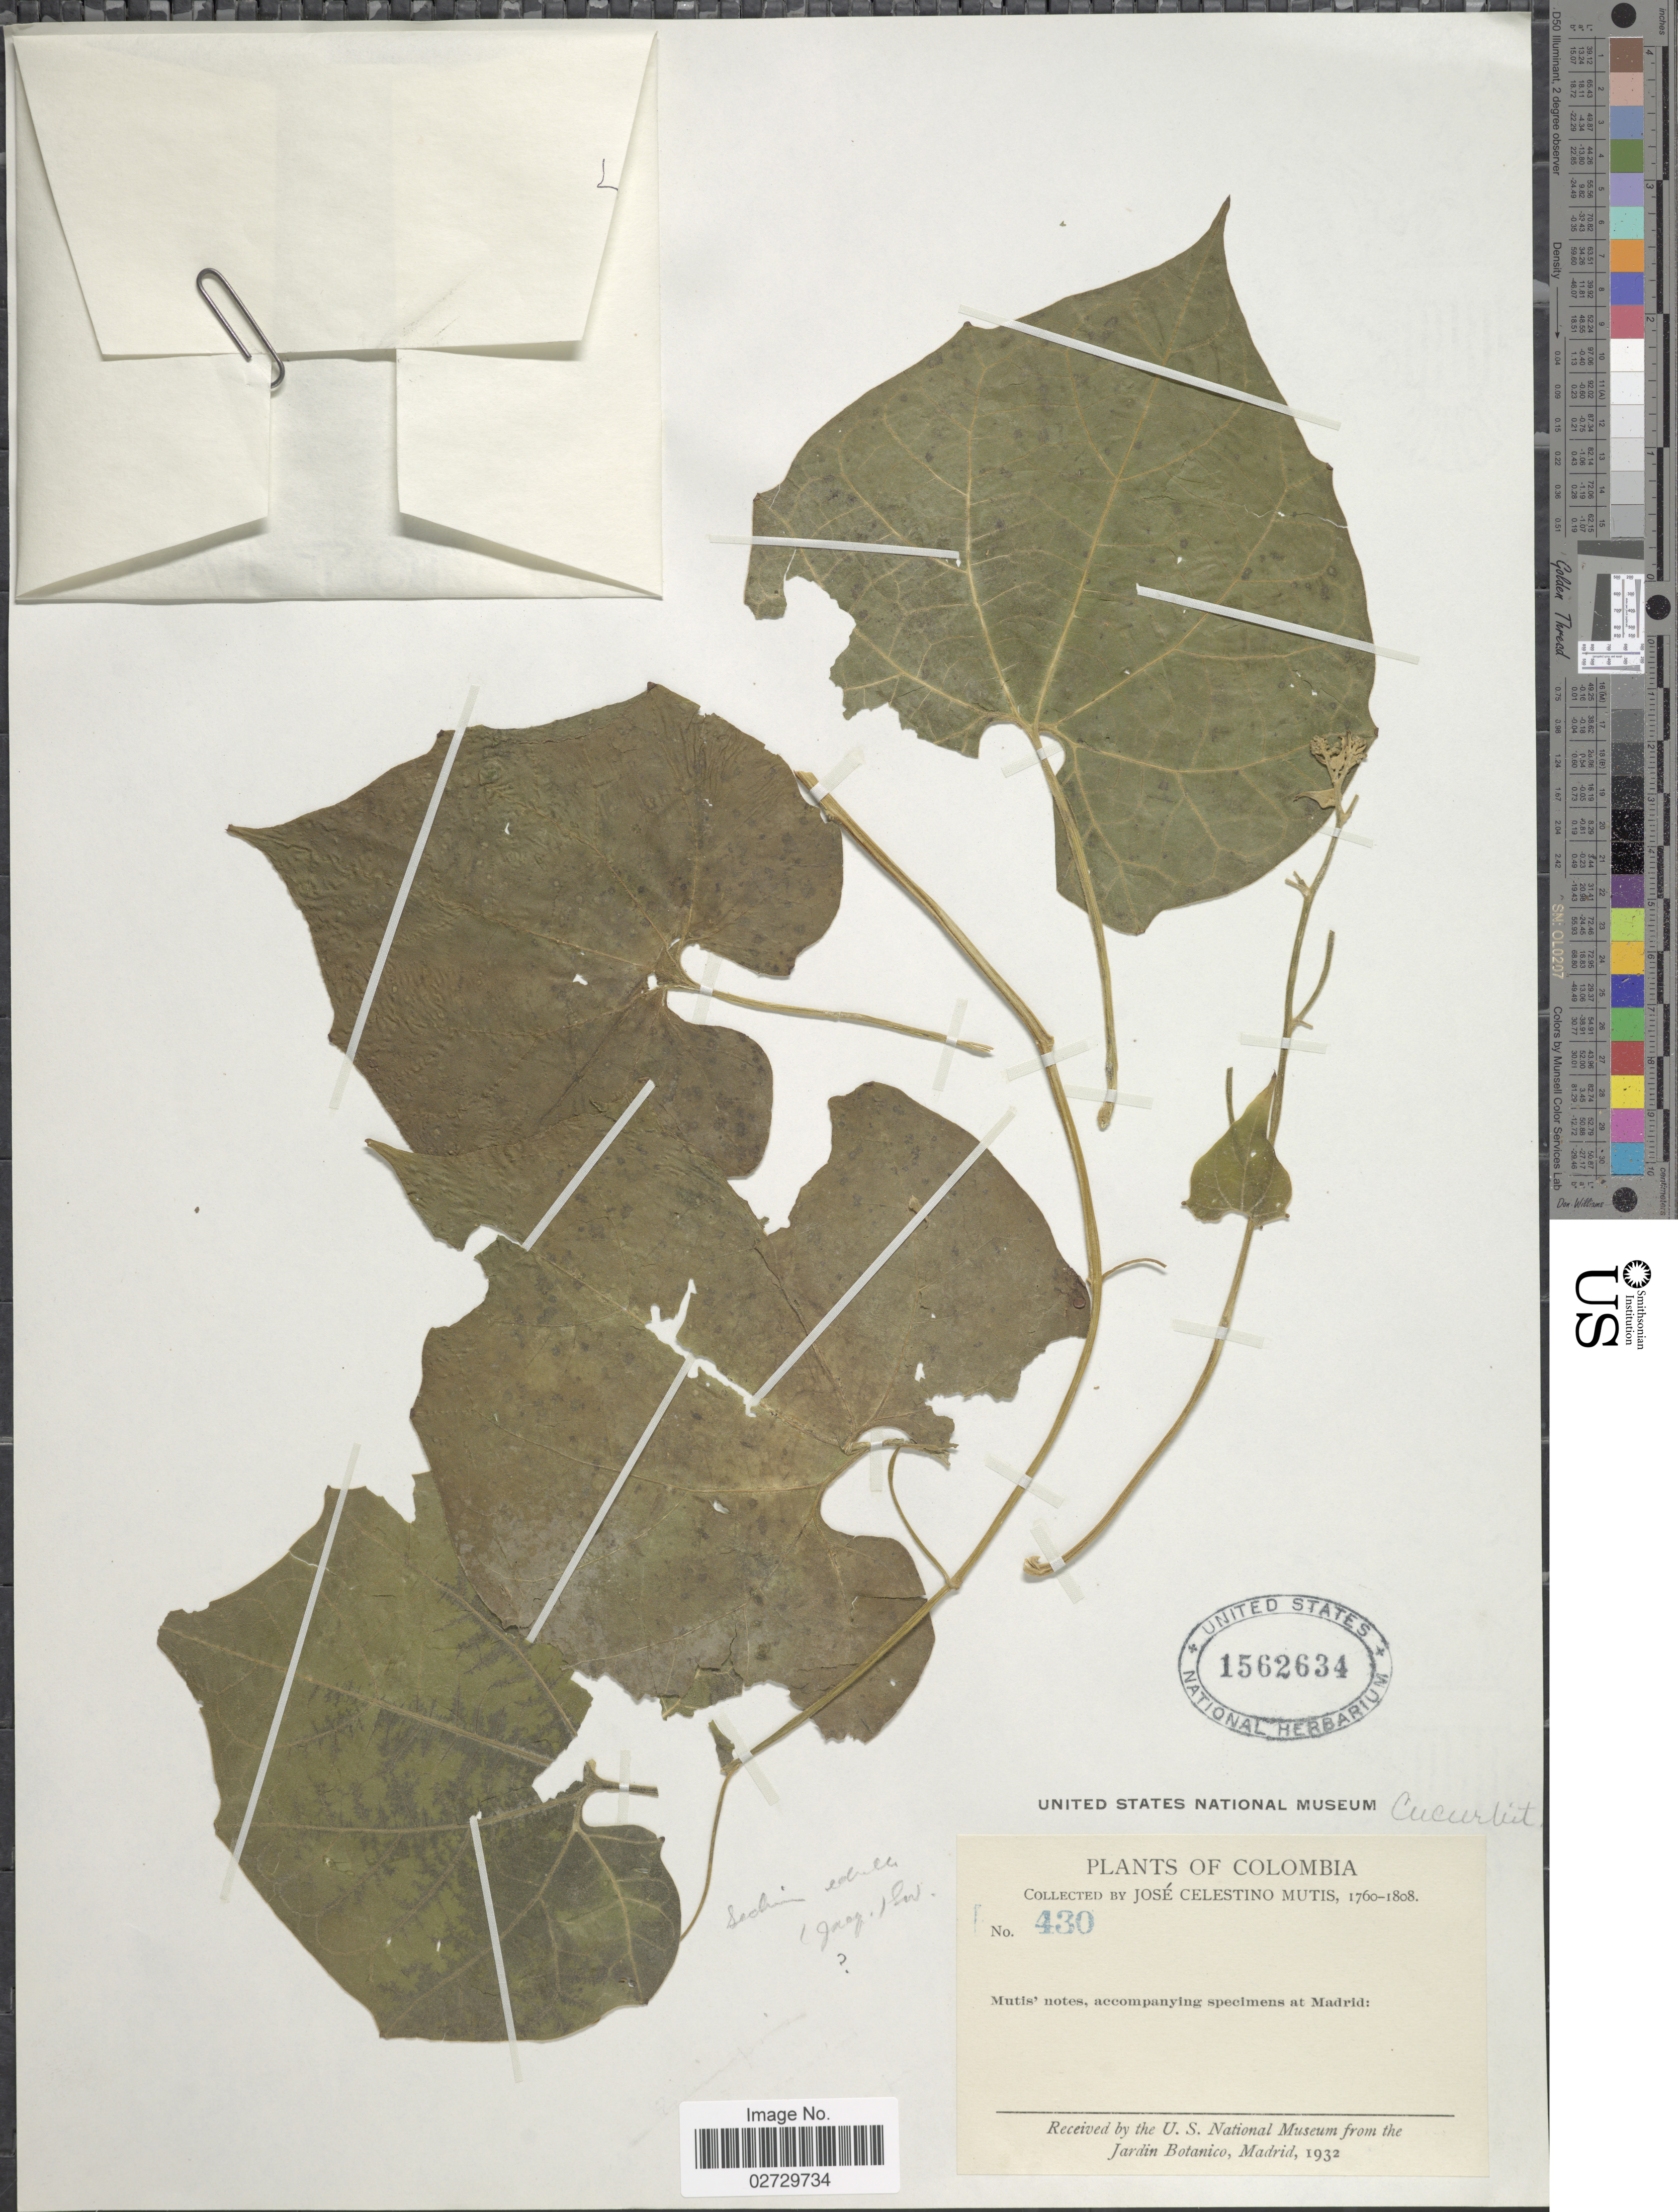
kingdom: Plantae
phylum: Tracheophyta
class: Magnoliopsida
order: Cucurbitales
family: Cucurbitaceae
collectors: J. C. B. Mutis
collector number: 430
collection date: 1760/1808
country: Colombia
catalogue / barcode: US 1562634